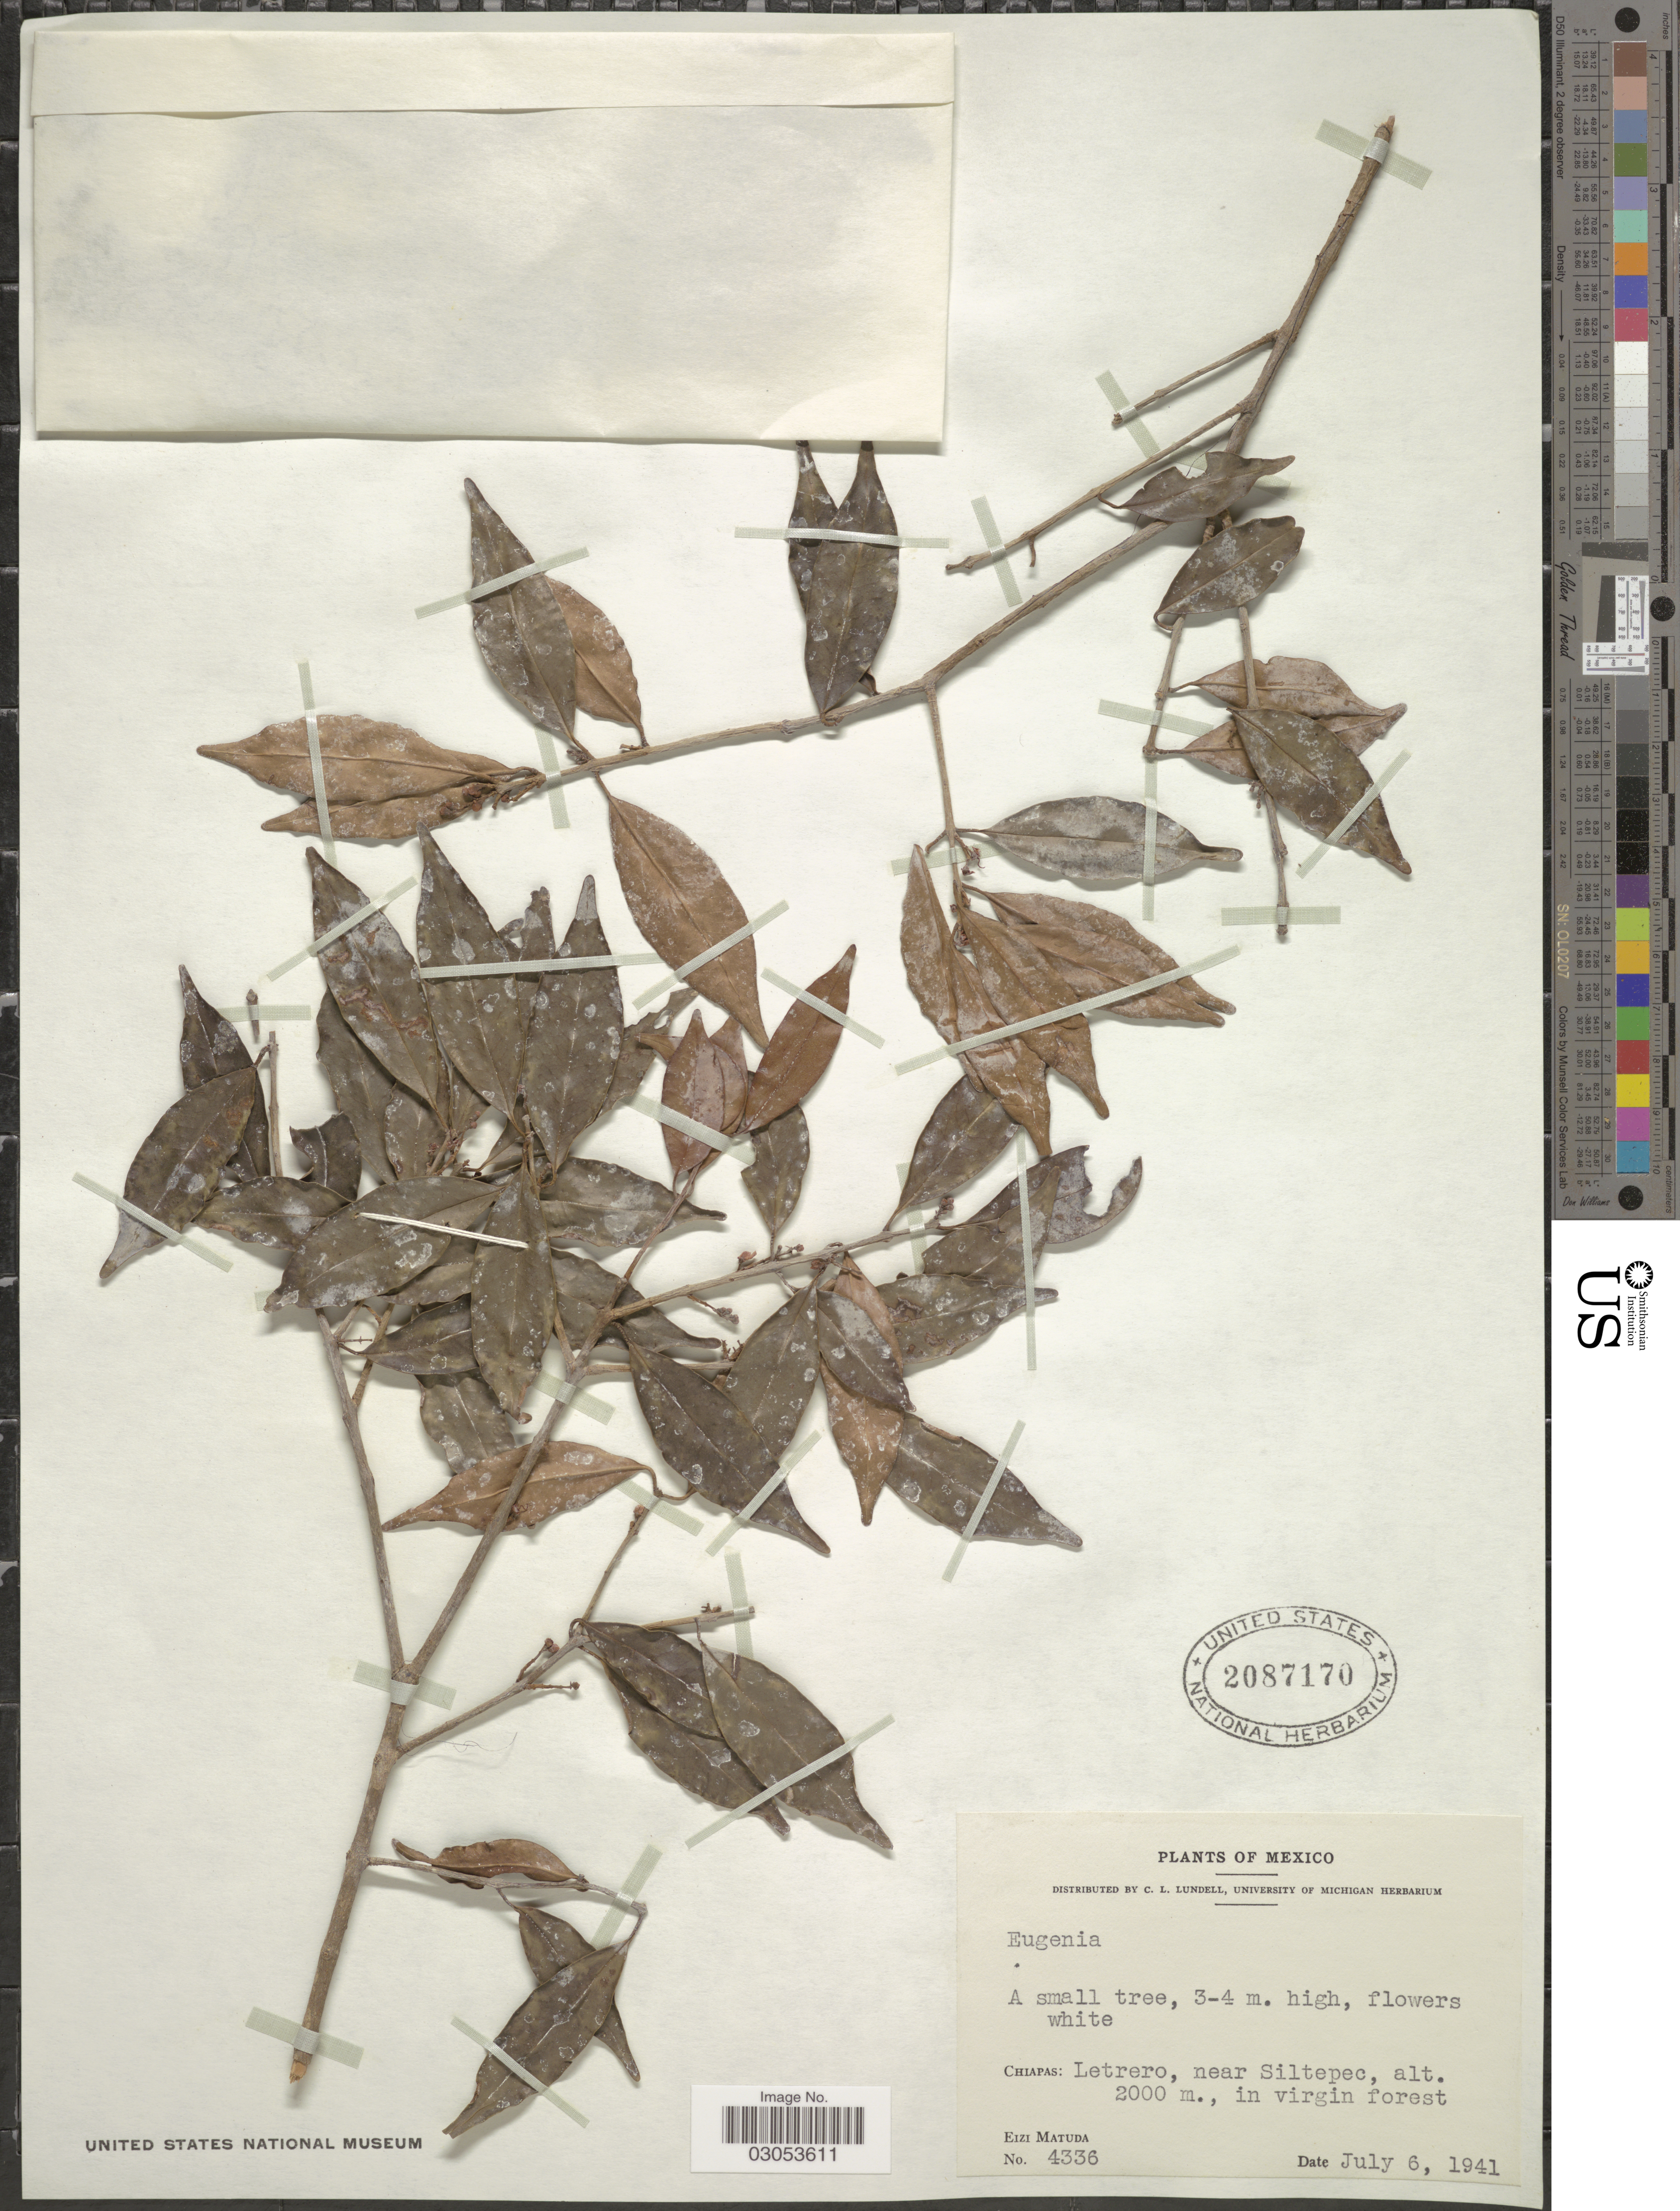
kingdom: Plantae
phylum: Tracheophyta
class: Magnoliopsida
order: Myrtales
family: Myrtaceae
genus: Eugenia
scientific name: Eugenia capulioides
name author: Lundell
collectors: E. Matuda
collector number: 4336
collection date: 1941-07-06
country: Mexico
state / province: Chiapas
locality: Letrero, near Siltepec, in virgin forest.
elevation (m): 2000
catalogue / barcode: US 2087170